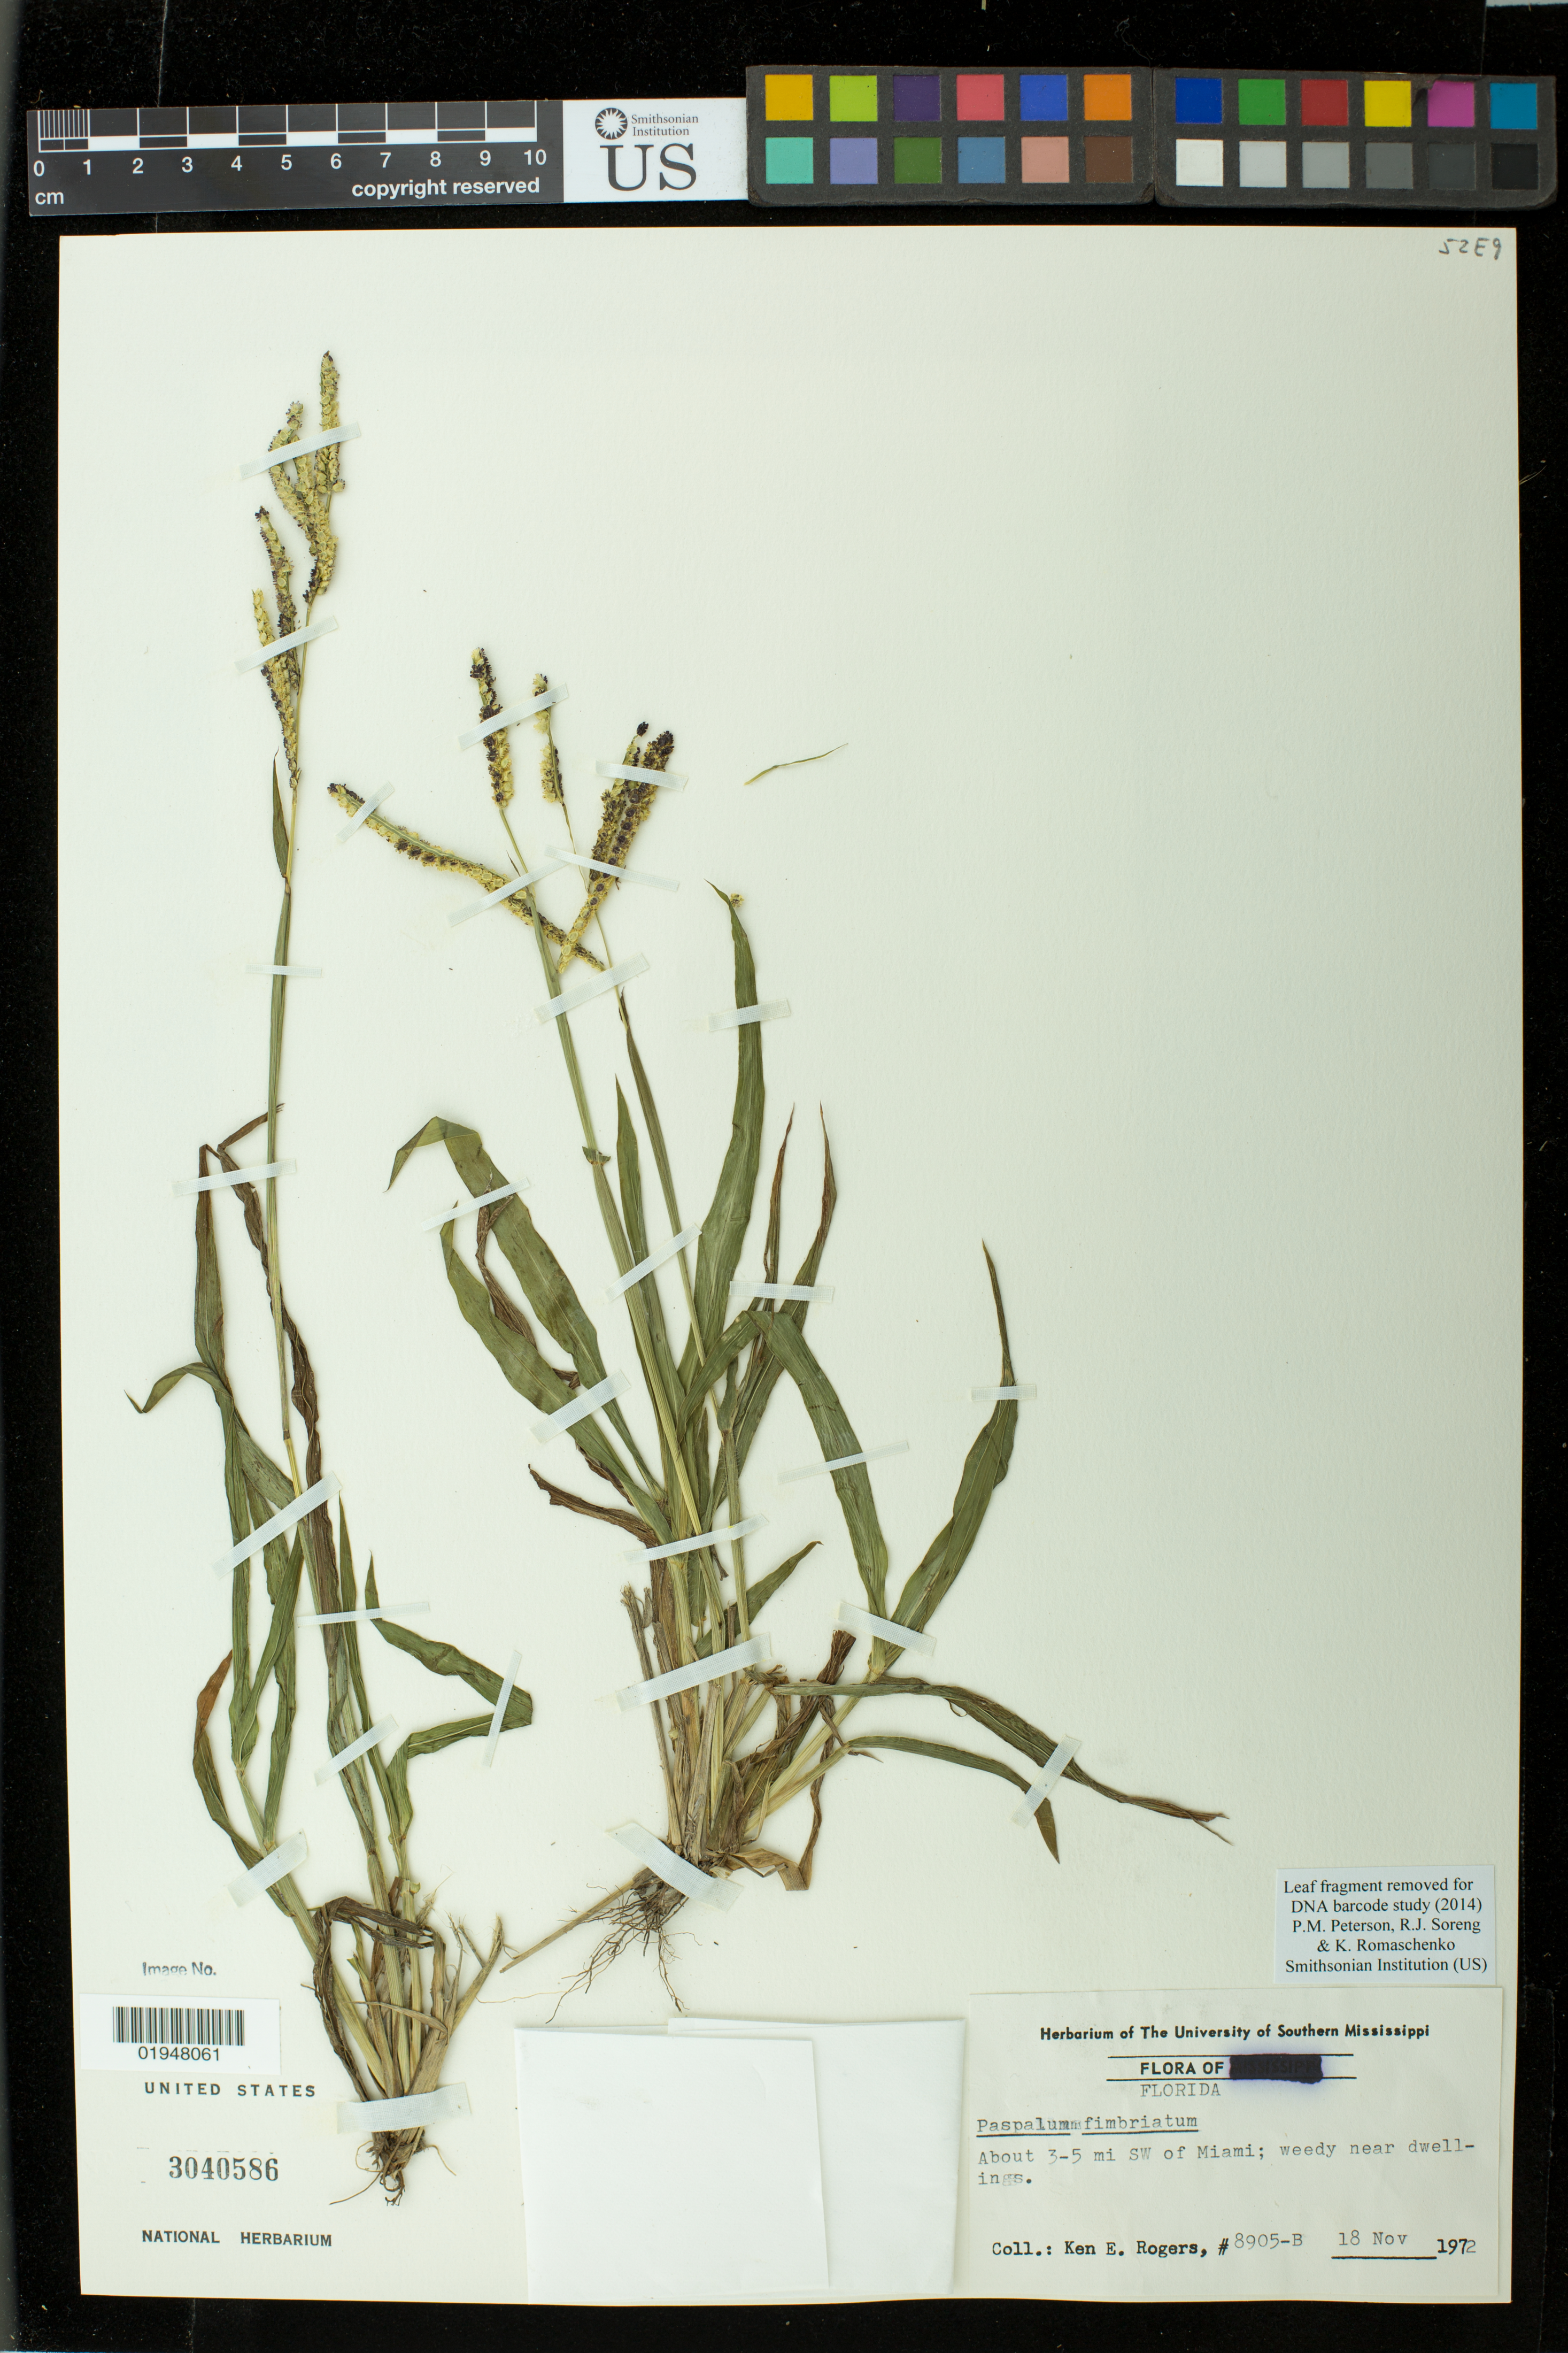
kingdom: Plantae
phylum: Tracheophyta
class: Liliopsida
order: Poales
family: Poaceae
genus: Paspalum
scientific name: Paspalum fimbriatum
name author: Kunth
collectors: K. Rogers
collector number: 8905-B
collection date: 1972-11-18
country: United States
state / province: Florida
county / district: Miami-Dade County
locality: About 3-5 mi SW of Miami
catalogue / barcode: US 3040586